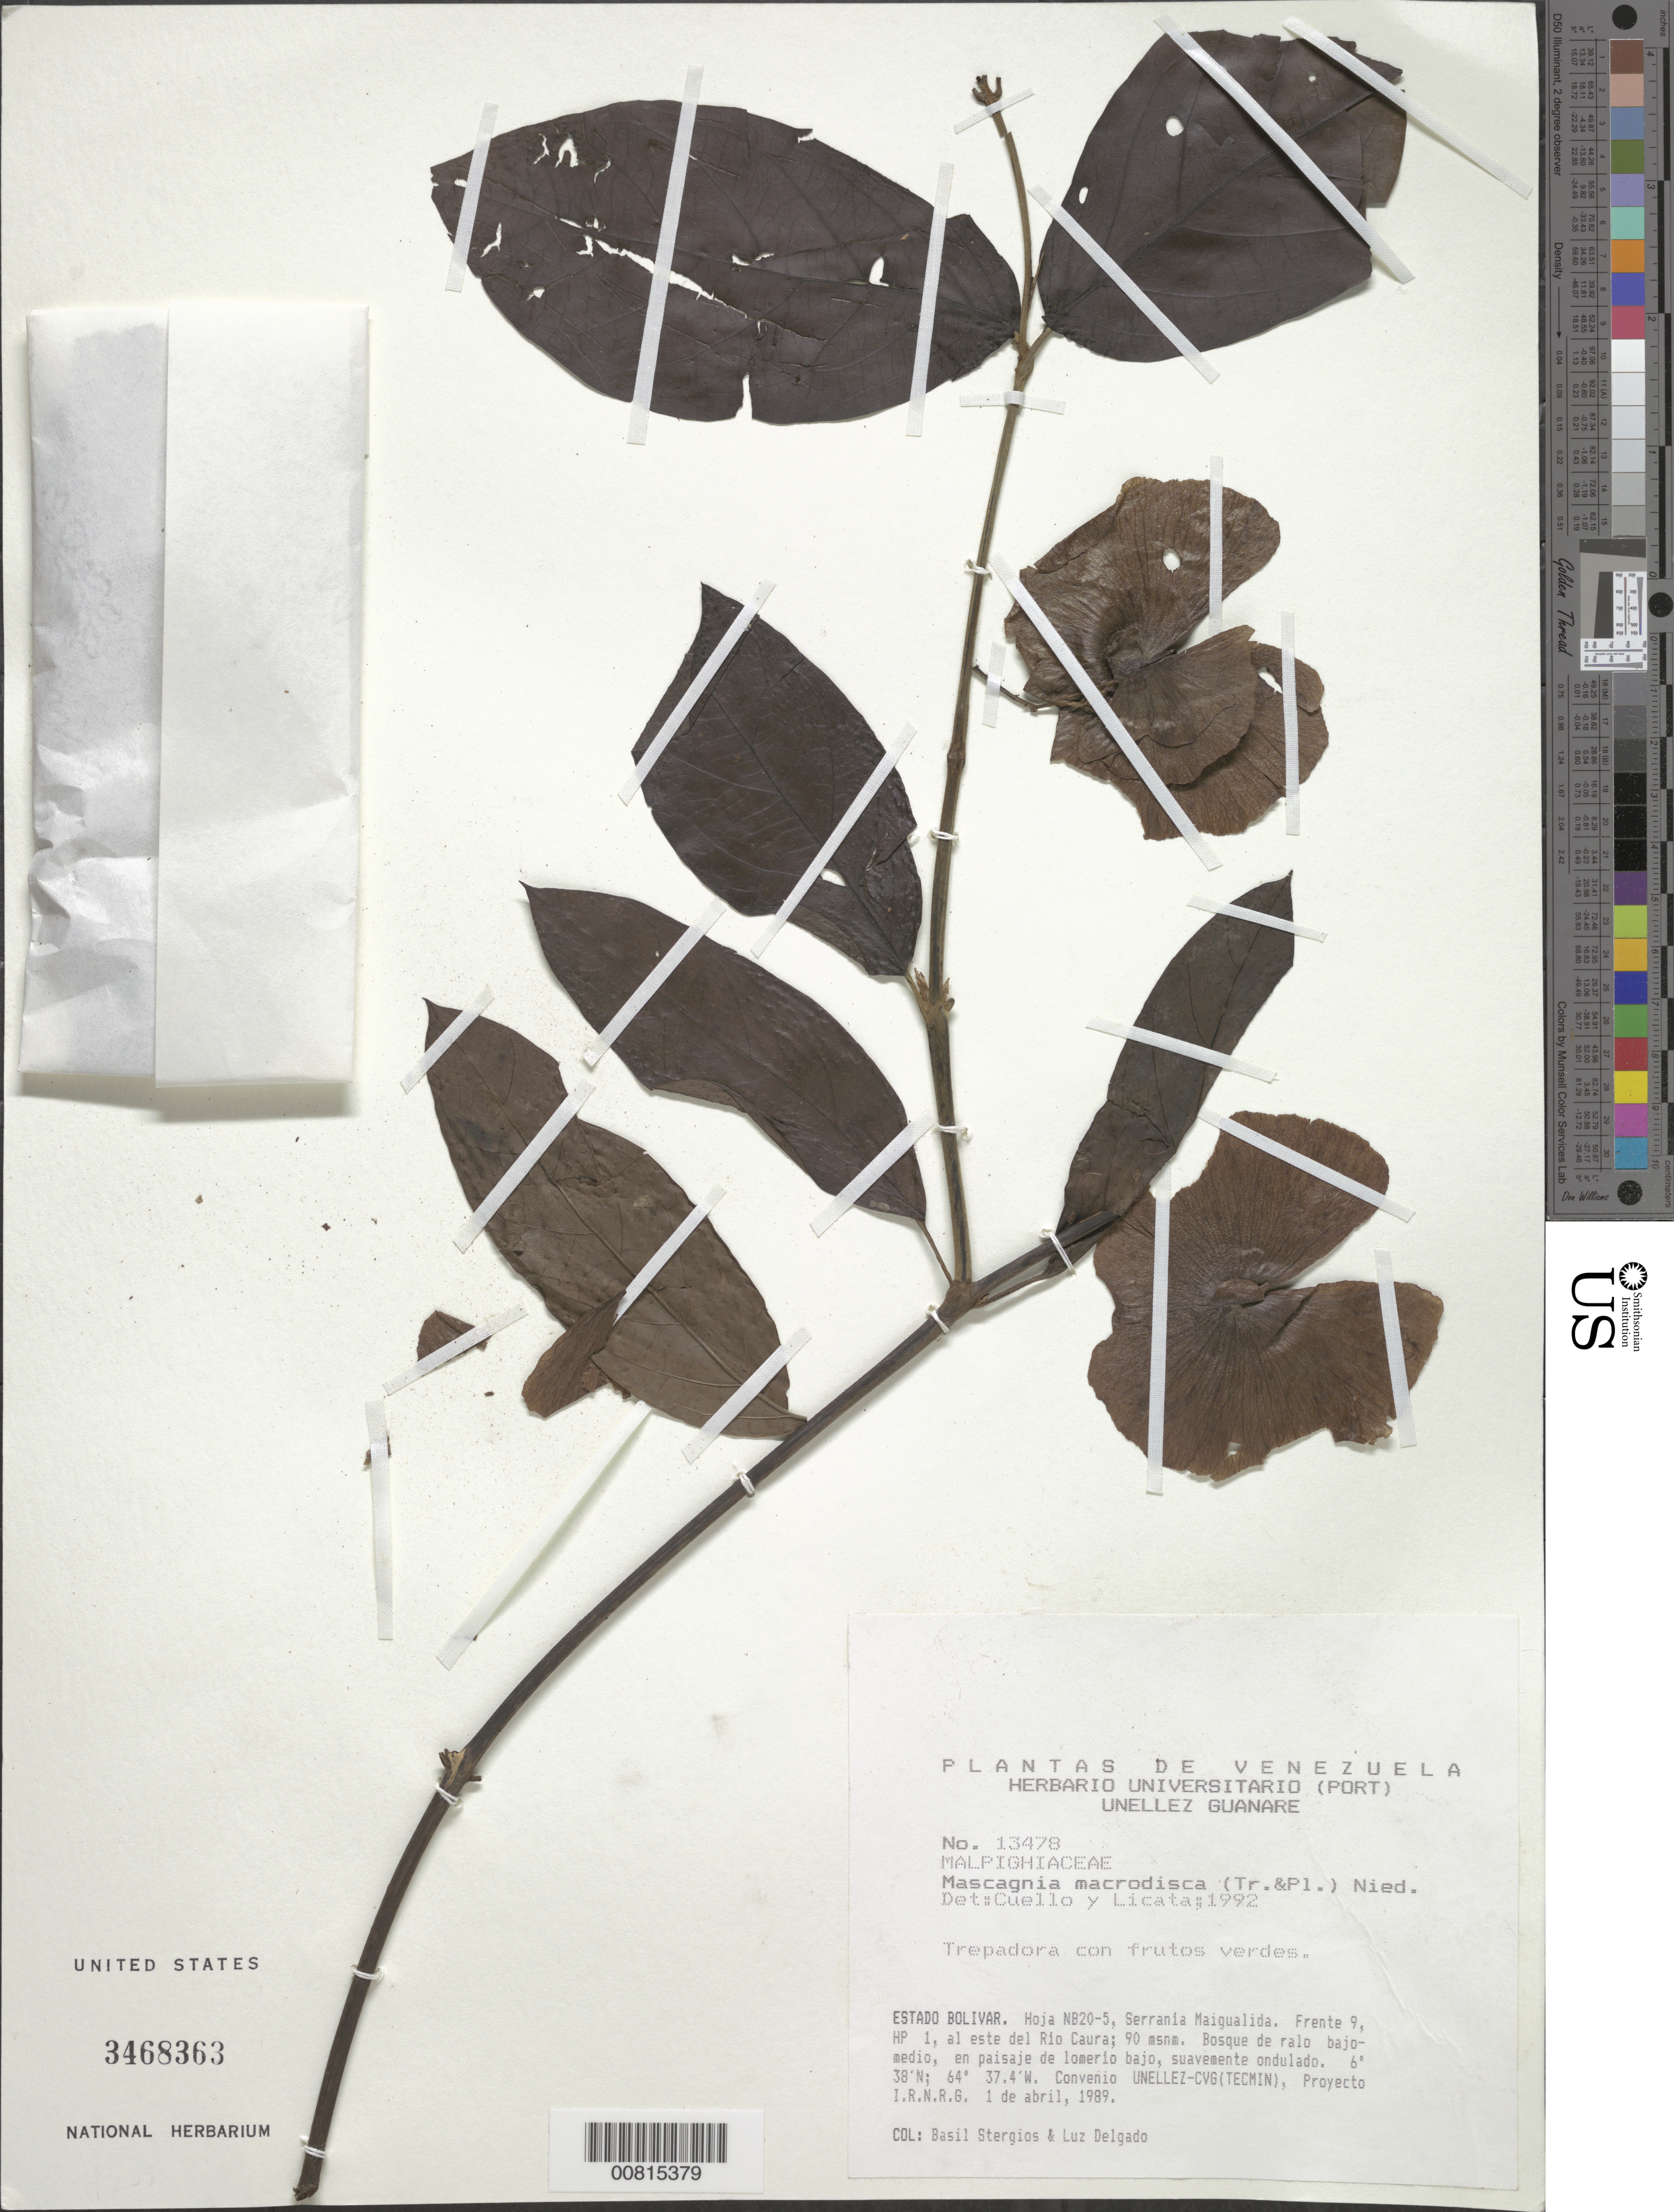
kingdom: Plantae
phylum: Tracheophyta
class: Magnoliopsida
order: Malpighiales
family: Malpighiaceae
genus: Mascagnia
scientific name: Mascagnia macrodisca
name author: (Triana & Planch.) Nied.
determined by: Cuello, Nidia L.; Licata, A.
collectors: B. G. Stergios & L. Delgado V.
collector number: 13478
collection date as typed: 1-Apr-89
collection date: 1989-04-01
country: Venezuela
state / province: Bolívar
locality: Serrania Maigualida, E del río Caura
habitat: Bosque de ralo bajo medio, en paisaje de lomerio bajo, suavemente ondulado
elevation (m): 90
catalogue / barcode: US 3468363